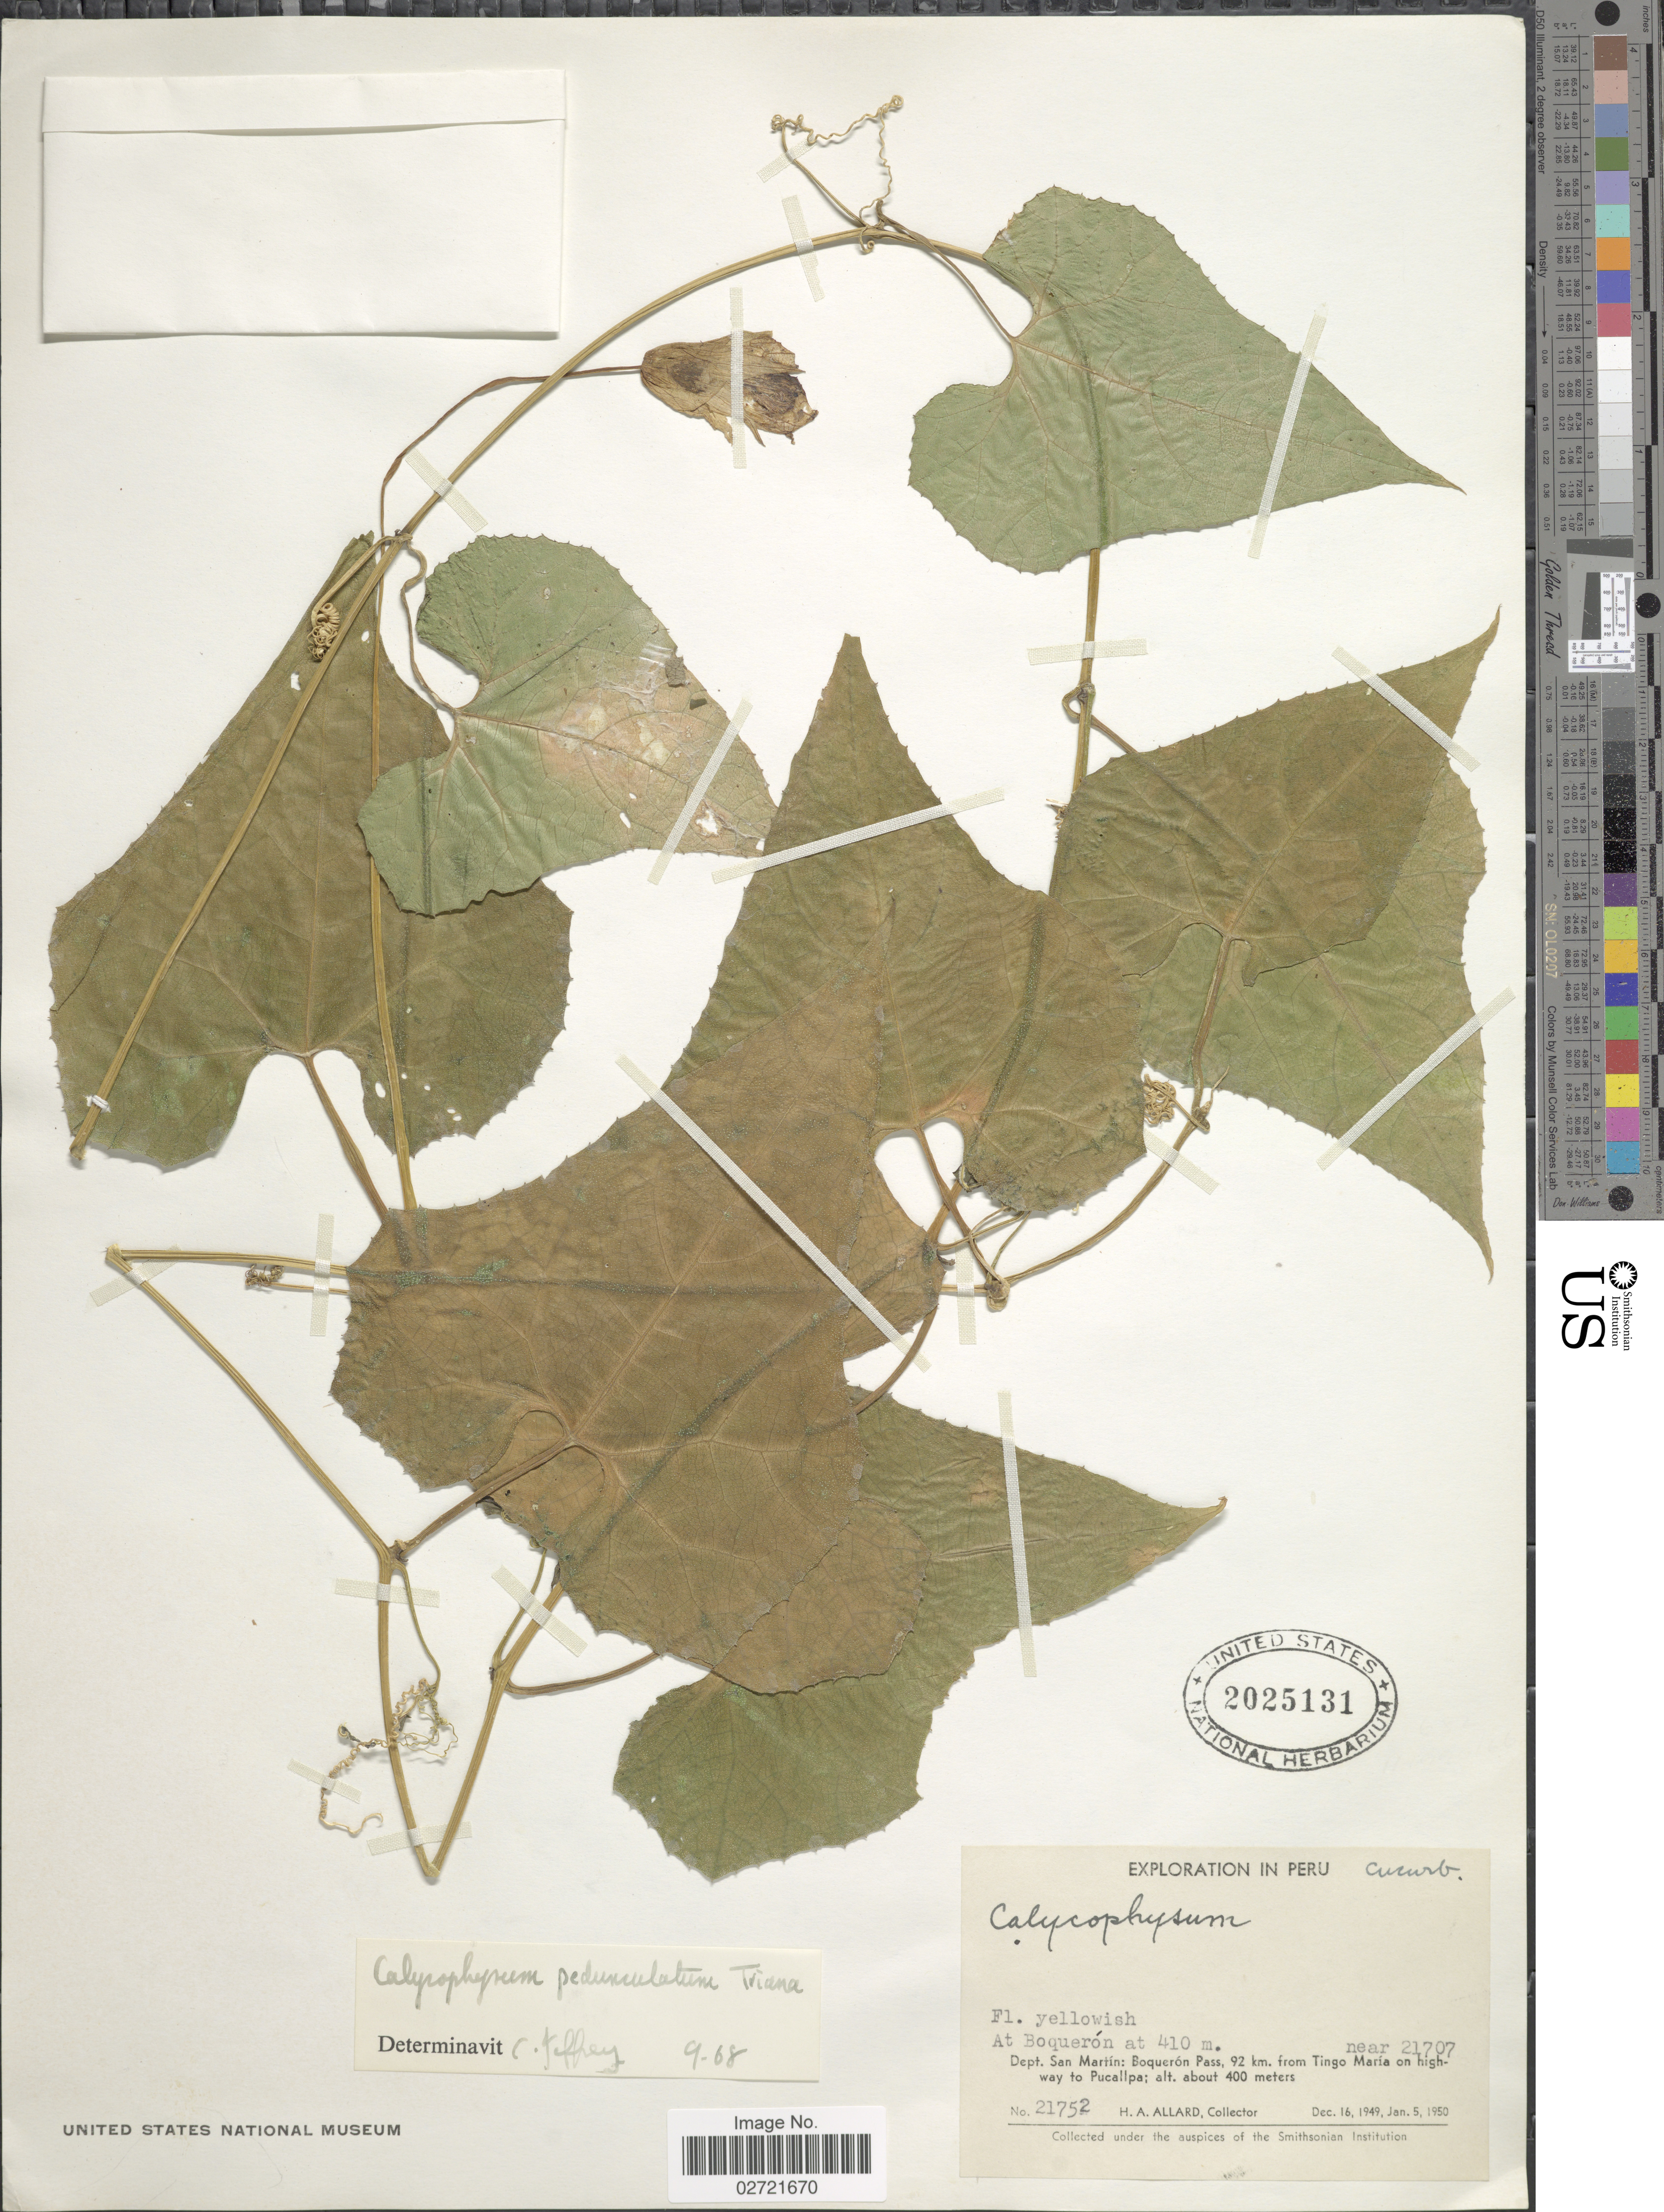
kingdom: Plantae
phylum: Tracheophyta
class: Magnoliopsida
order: Cucurbitales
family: Cucurbitaceae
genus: Calycophysum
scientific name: Calycophysum pedunculatum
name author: H. Karst. & Triana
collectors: H. A. Allard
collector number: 21752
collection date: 1949-12-16/1950-01-05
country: Peru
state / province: San Martín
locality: Dept. San Martin: Boqueron Pass, 92 km. from Tingo Maria on highway to Pucallpa, at Boqueron, near 21707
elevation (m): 410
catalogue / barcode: US 2025131